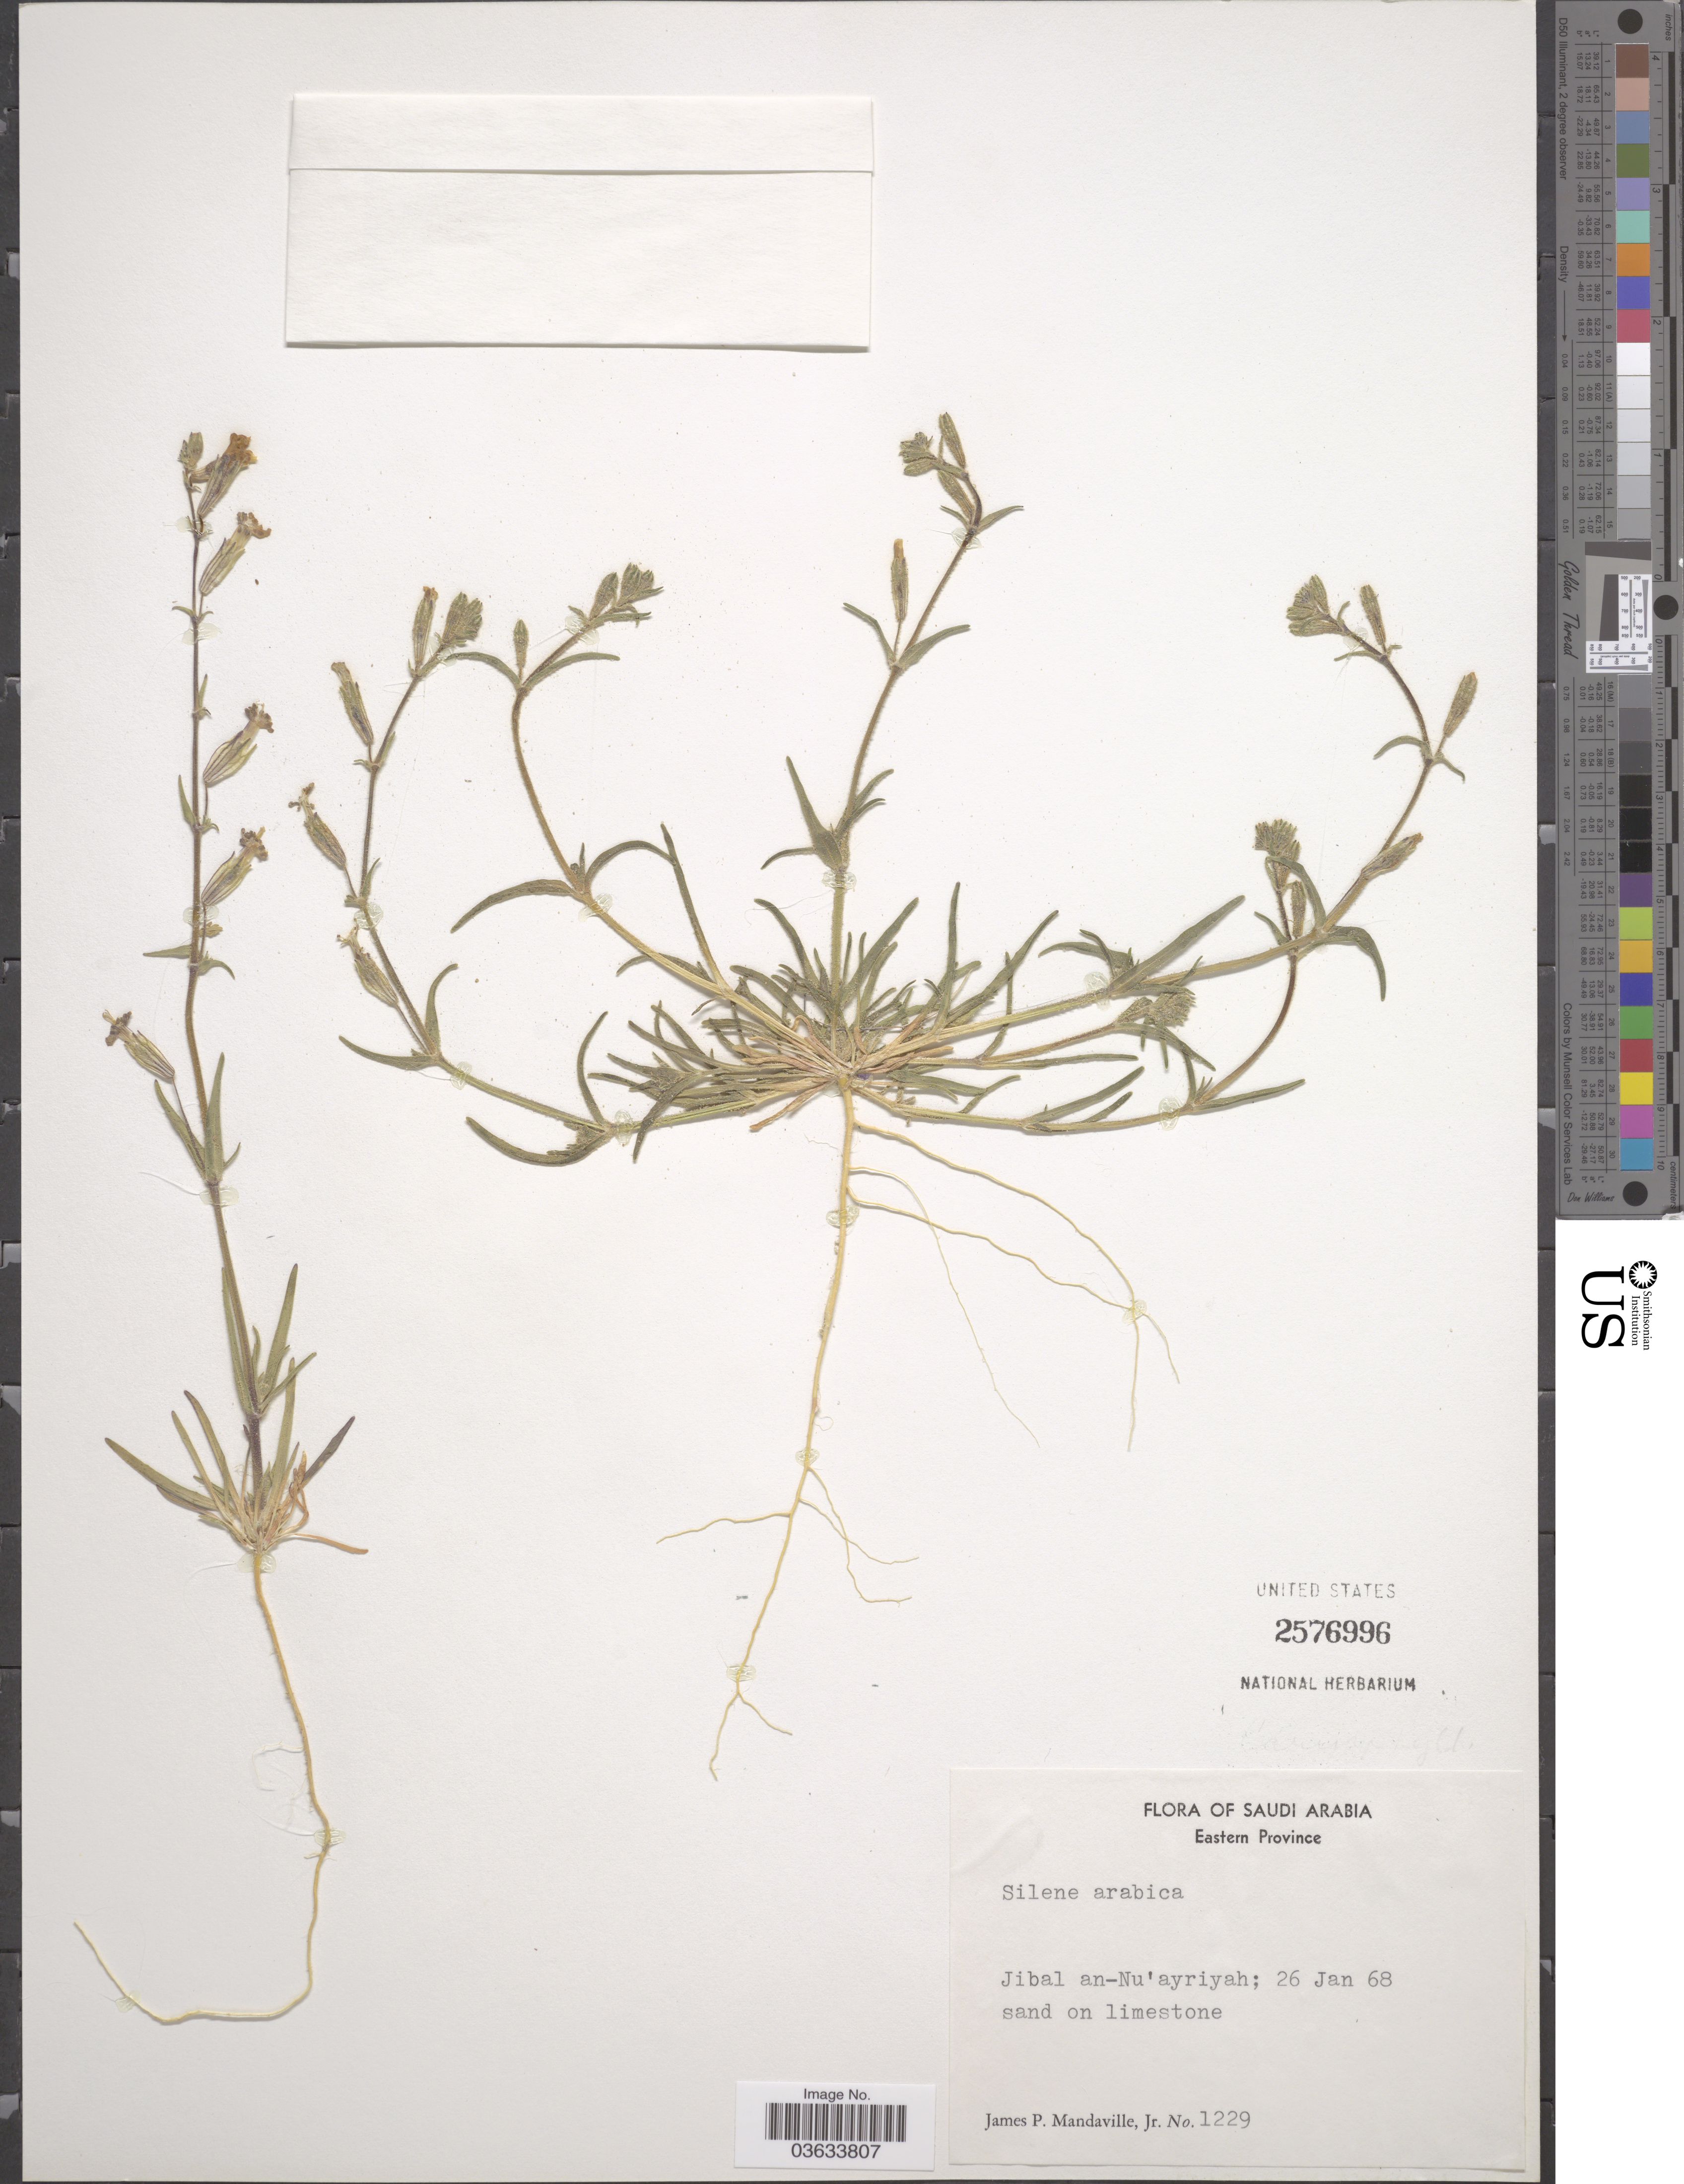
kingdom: Plantae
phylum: Tracheophyta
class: Magnoliopsida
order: Caryophyllales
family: Caryophyllaceae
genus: Silene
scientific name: Silene arabica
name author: Boiss.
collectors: J. Mandaville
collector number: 1229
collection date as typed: Transcribed d/m/y: 26/1/68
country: Saudi Arabia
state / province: Ash Sharqiyah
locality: Eastern Province. Jibal an-Nu' ayriyah.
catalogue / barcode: US 2576996